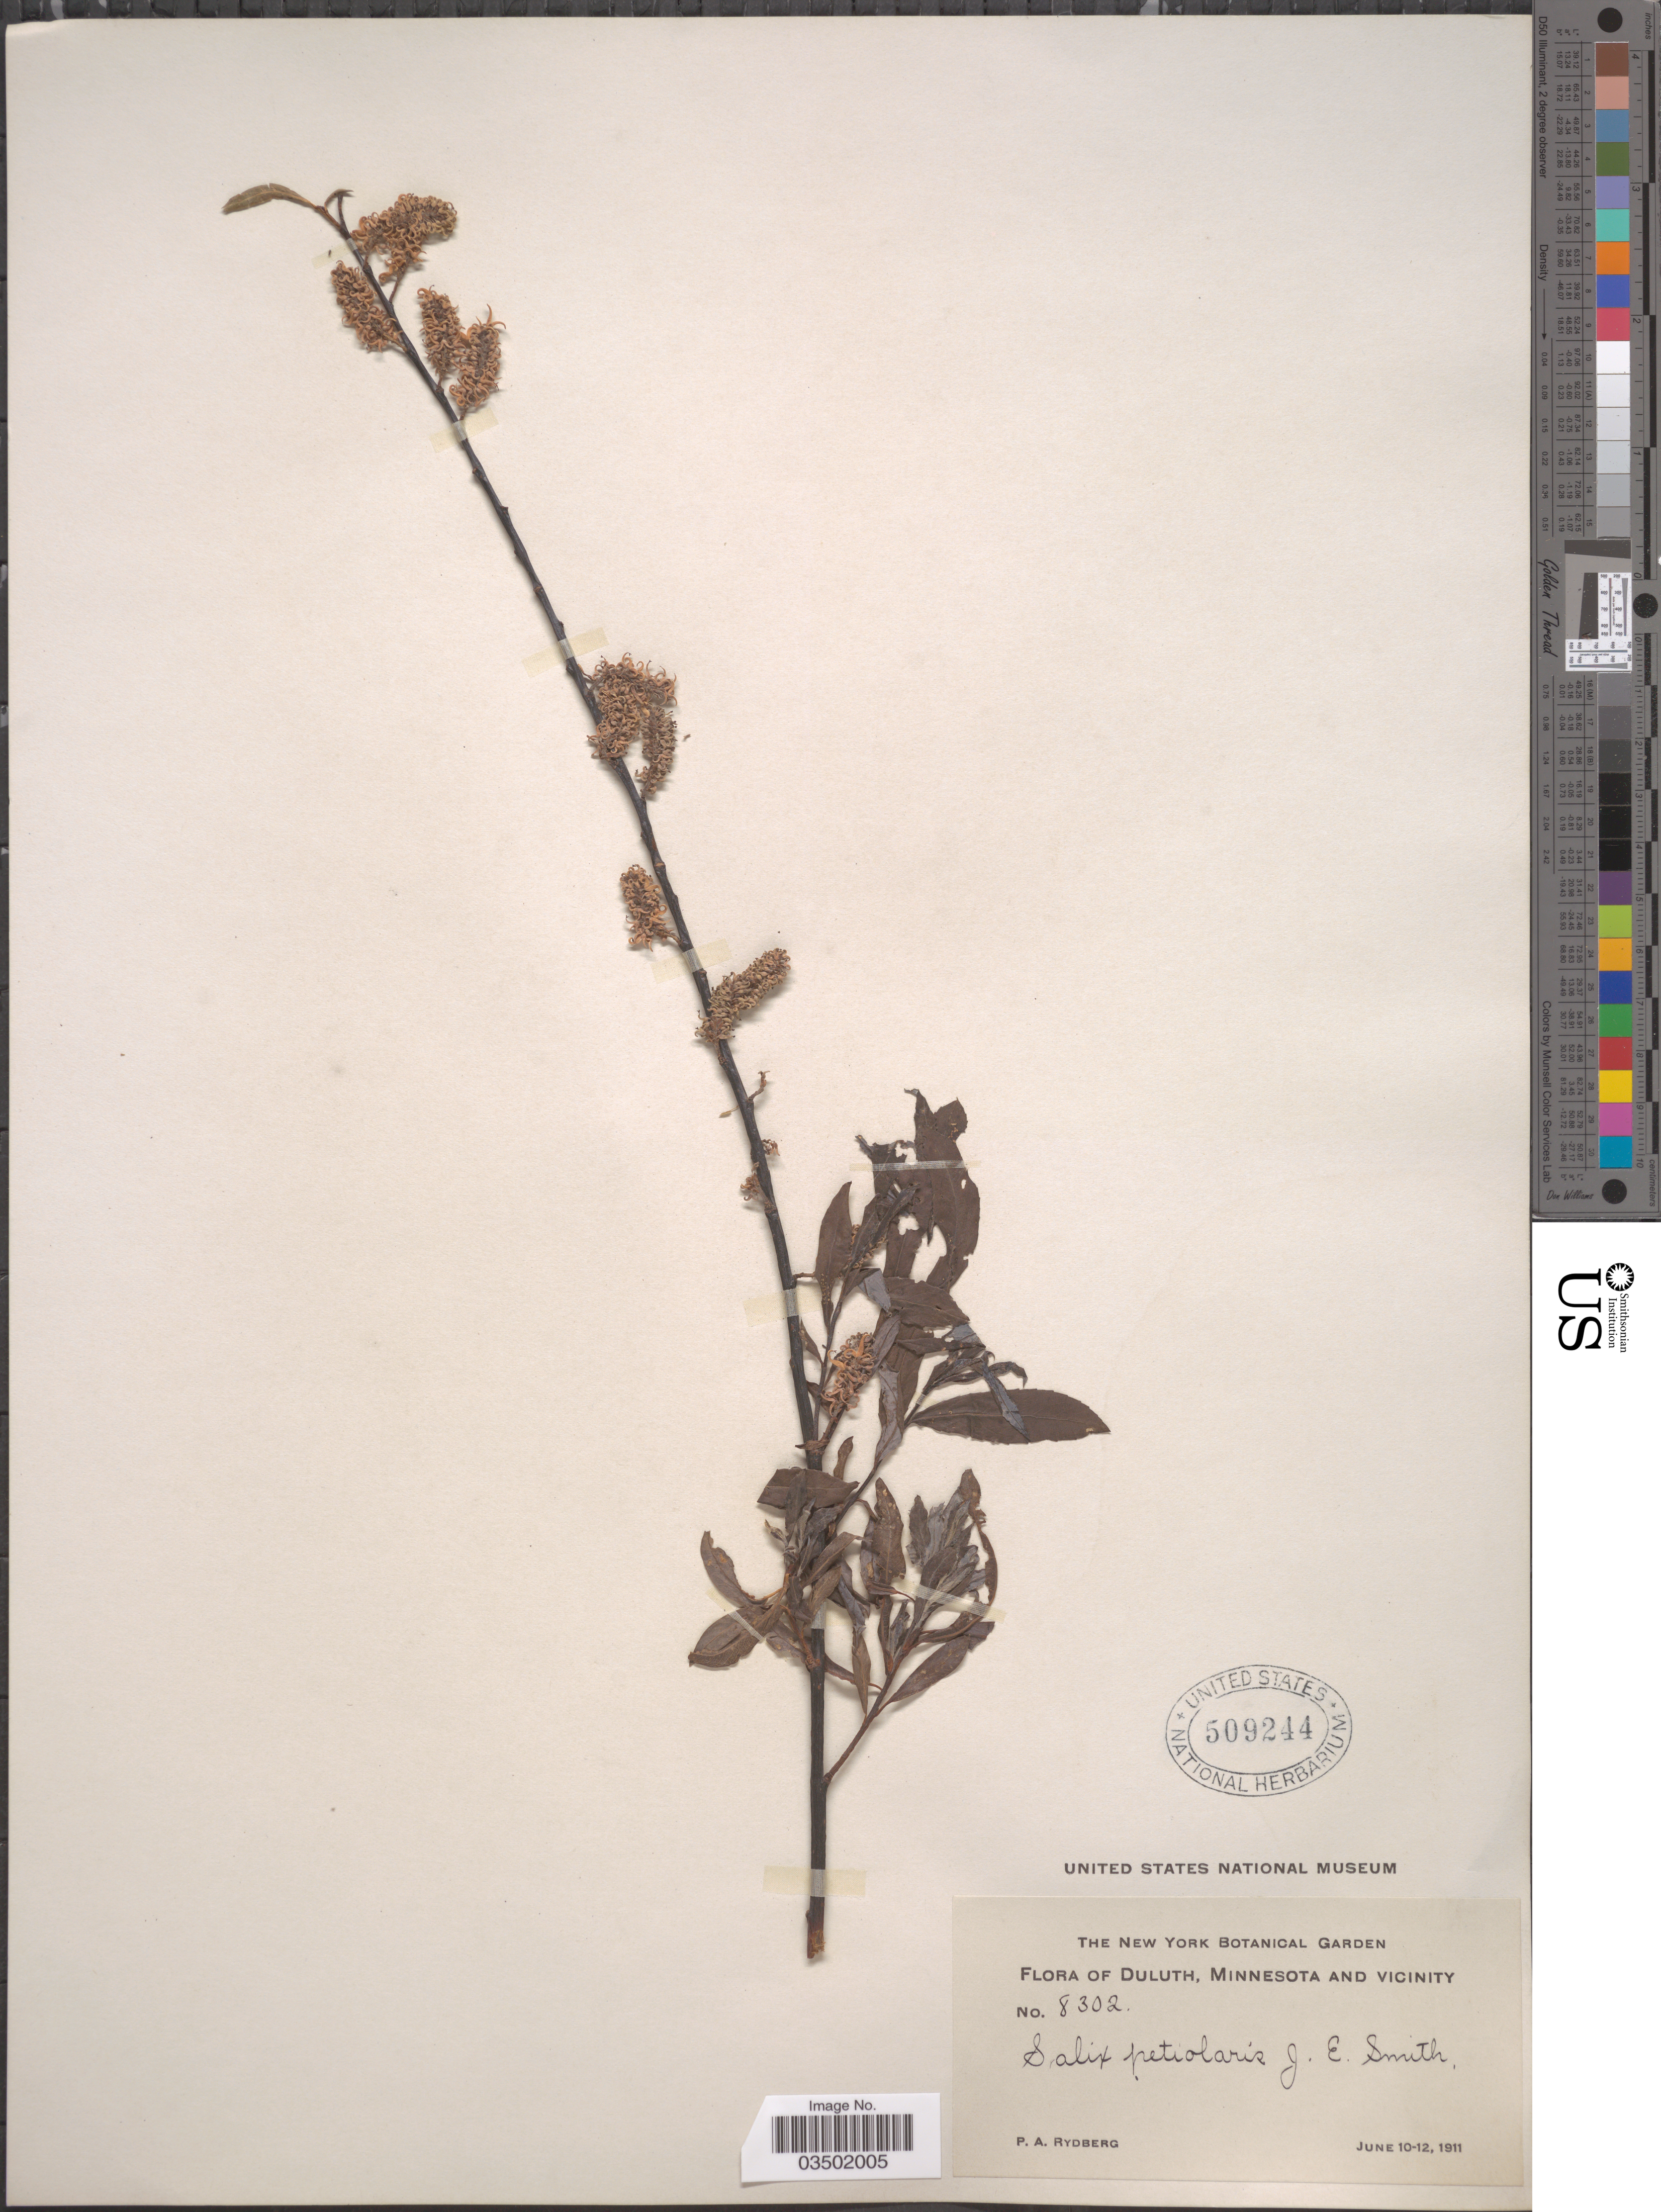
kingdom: Plantae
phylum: Tracheophyta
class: Magnoliopsida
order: Malpighiales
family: Salicaceae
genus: Salix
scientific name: Salix petiolaris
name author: Sm.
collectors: P. A. Rydberg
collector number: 8302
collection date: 1911-06-10/1911-06-12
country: United States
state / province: Minnesota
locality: Duluth, Minnesota and vicinity.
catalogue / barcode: US 509244